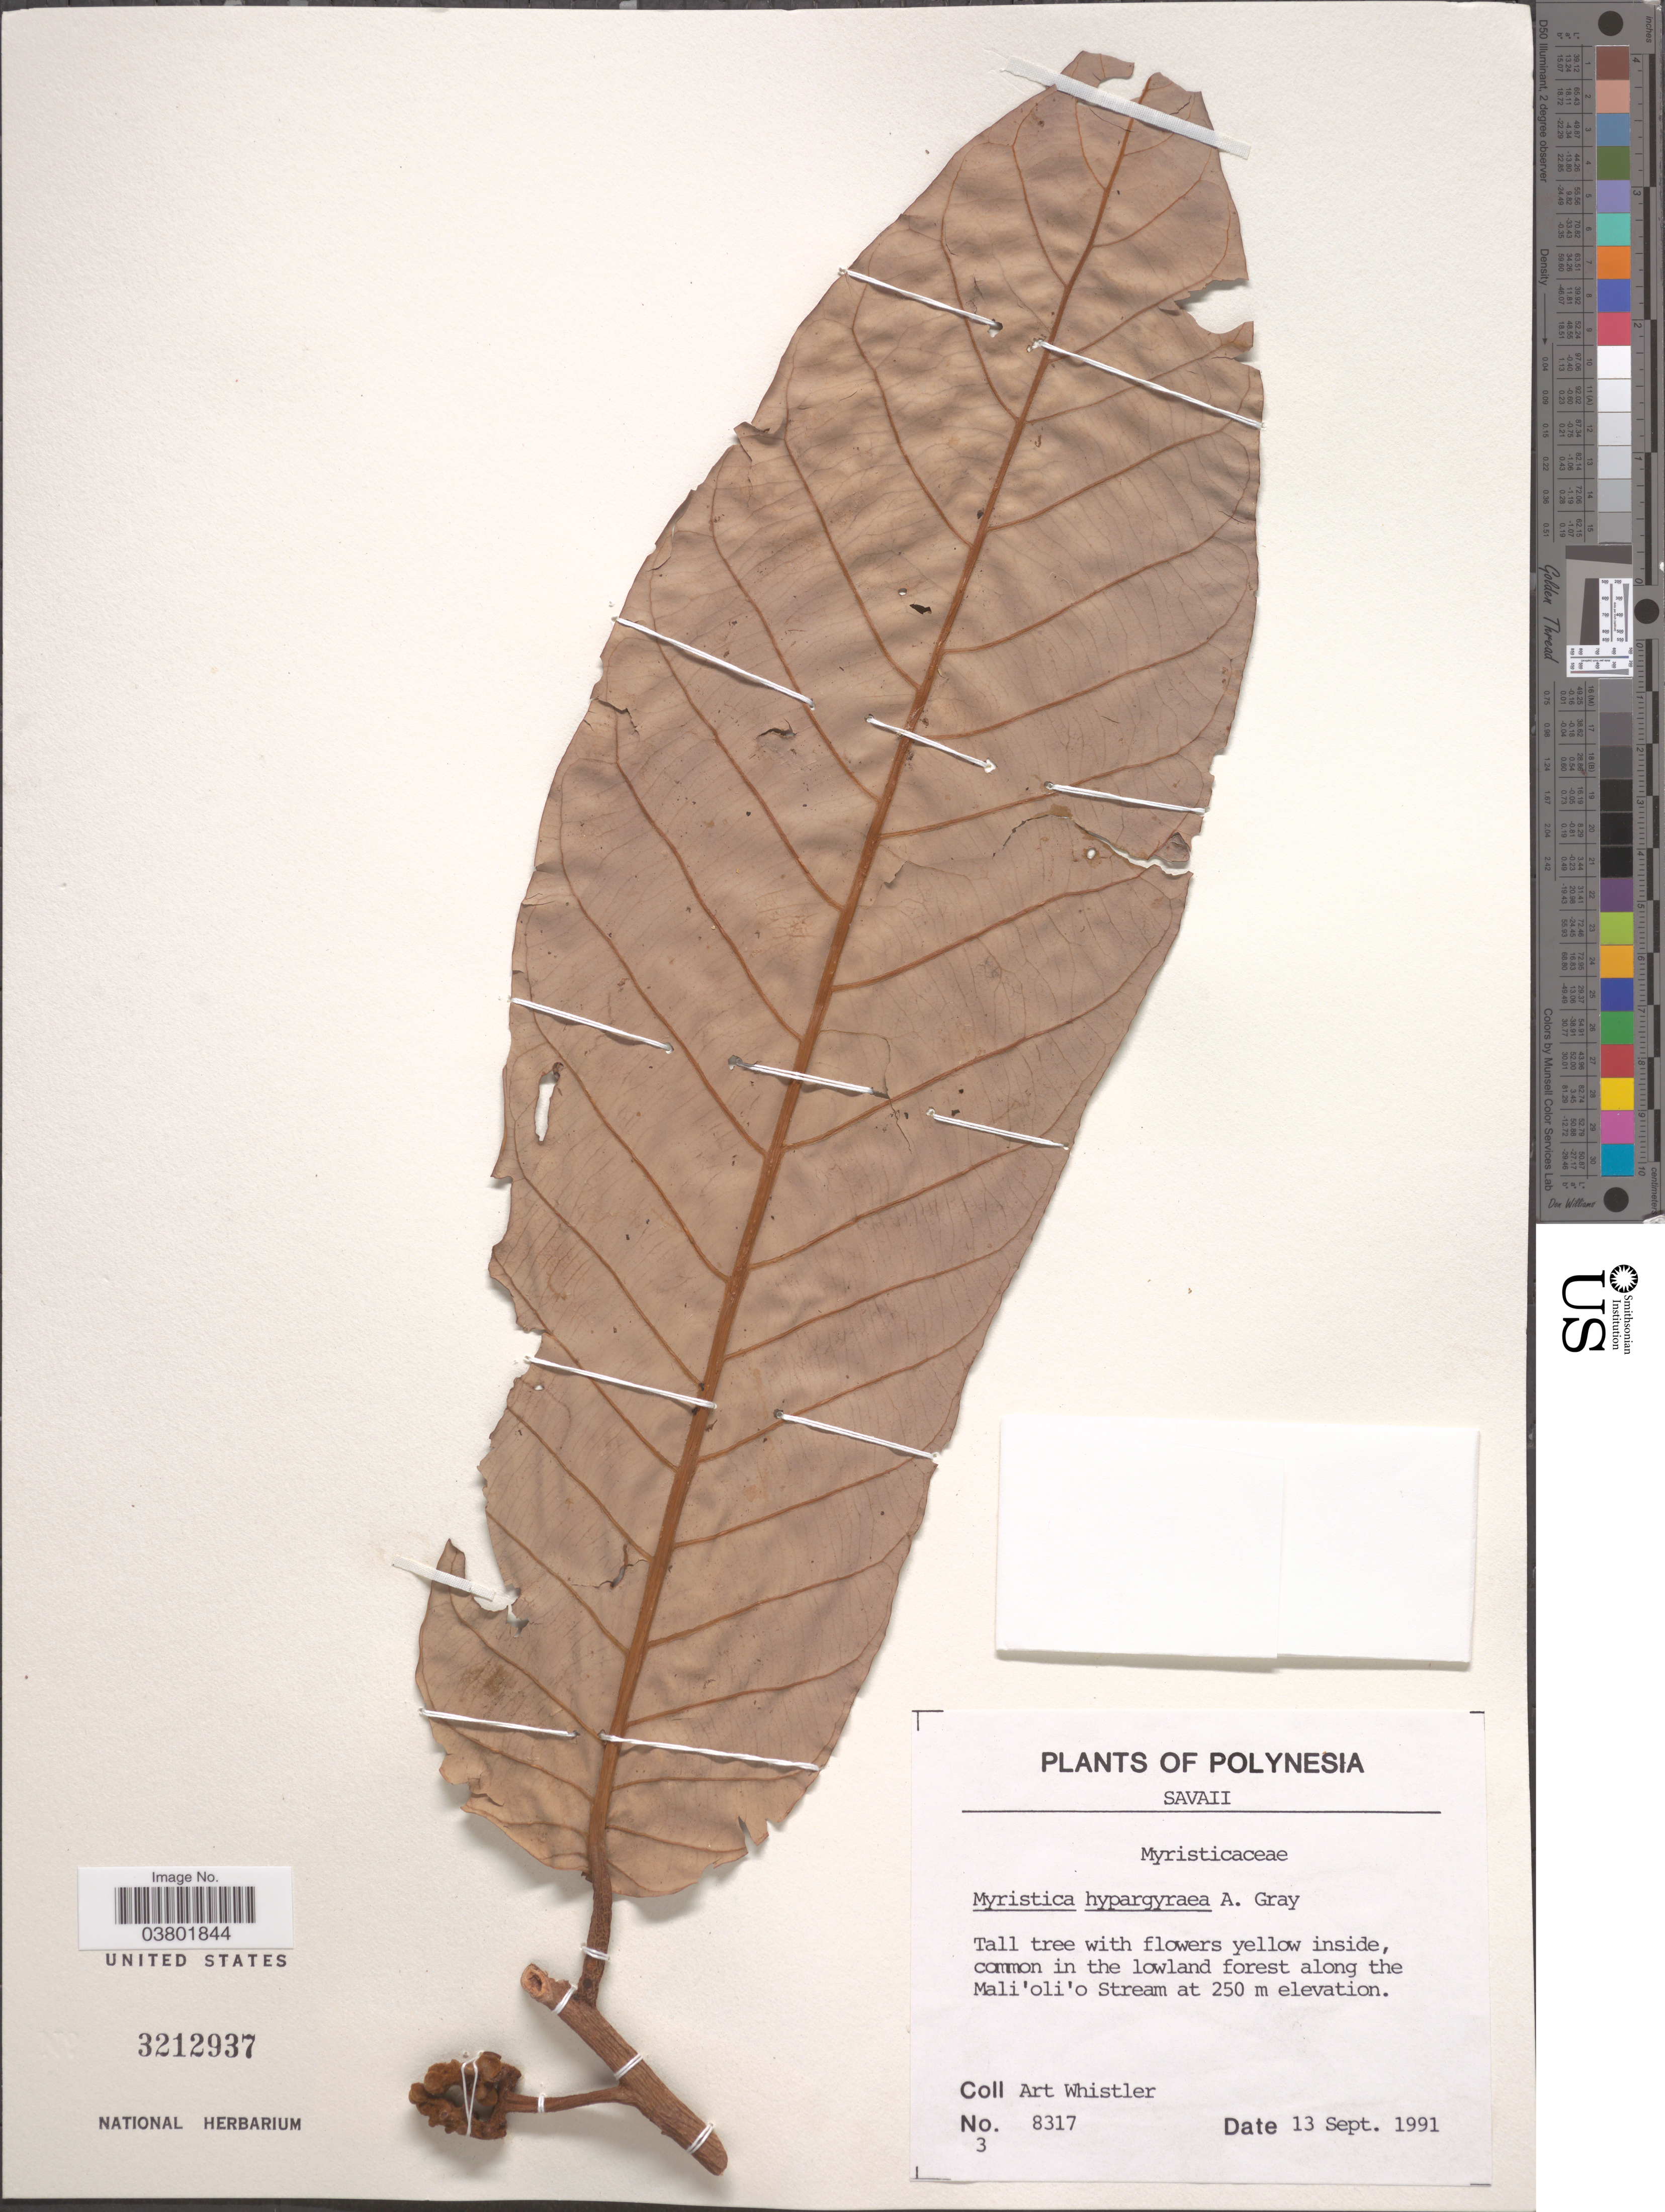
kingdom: Plantae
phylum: Tracheophyta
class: Magnoliopsida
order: Magnoliales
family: Myristicaceae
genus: Myristica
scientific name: Myristica hypargyraea subsp. hypargyraea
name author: A. Gray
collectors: A. Whistler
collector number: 8317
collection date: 1991-09-13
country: Samoa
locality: Polynesia. Savaii. Along the Mali'oli'o Stream.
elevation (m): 250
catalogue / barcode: US 3212937